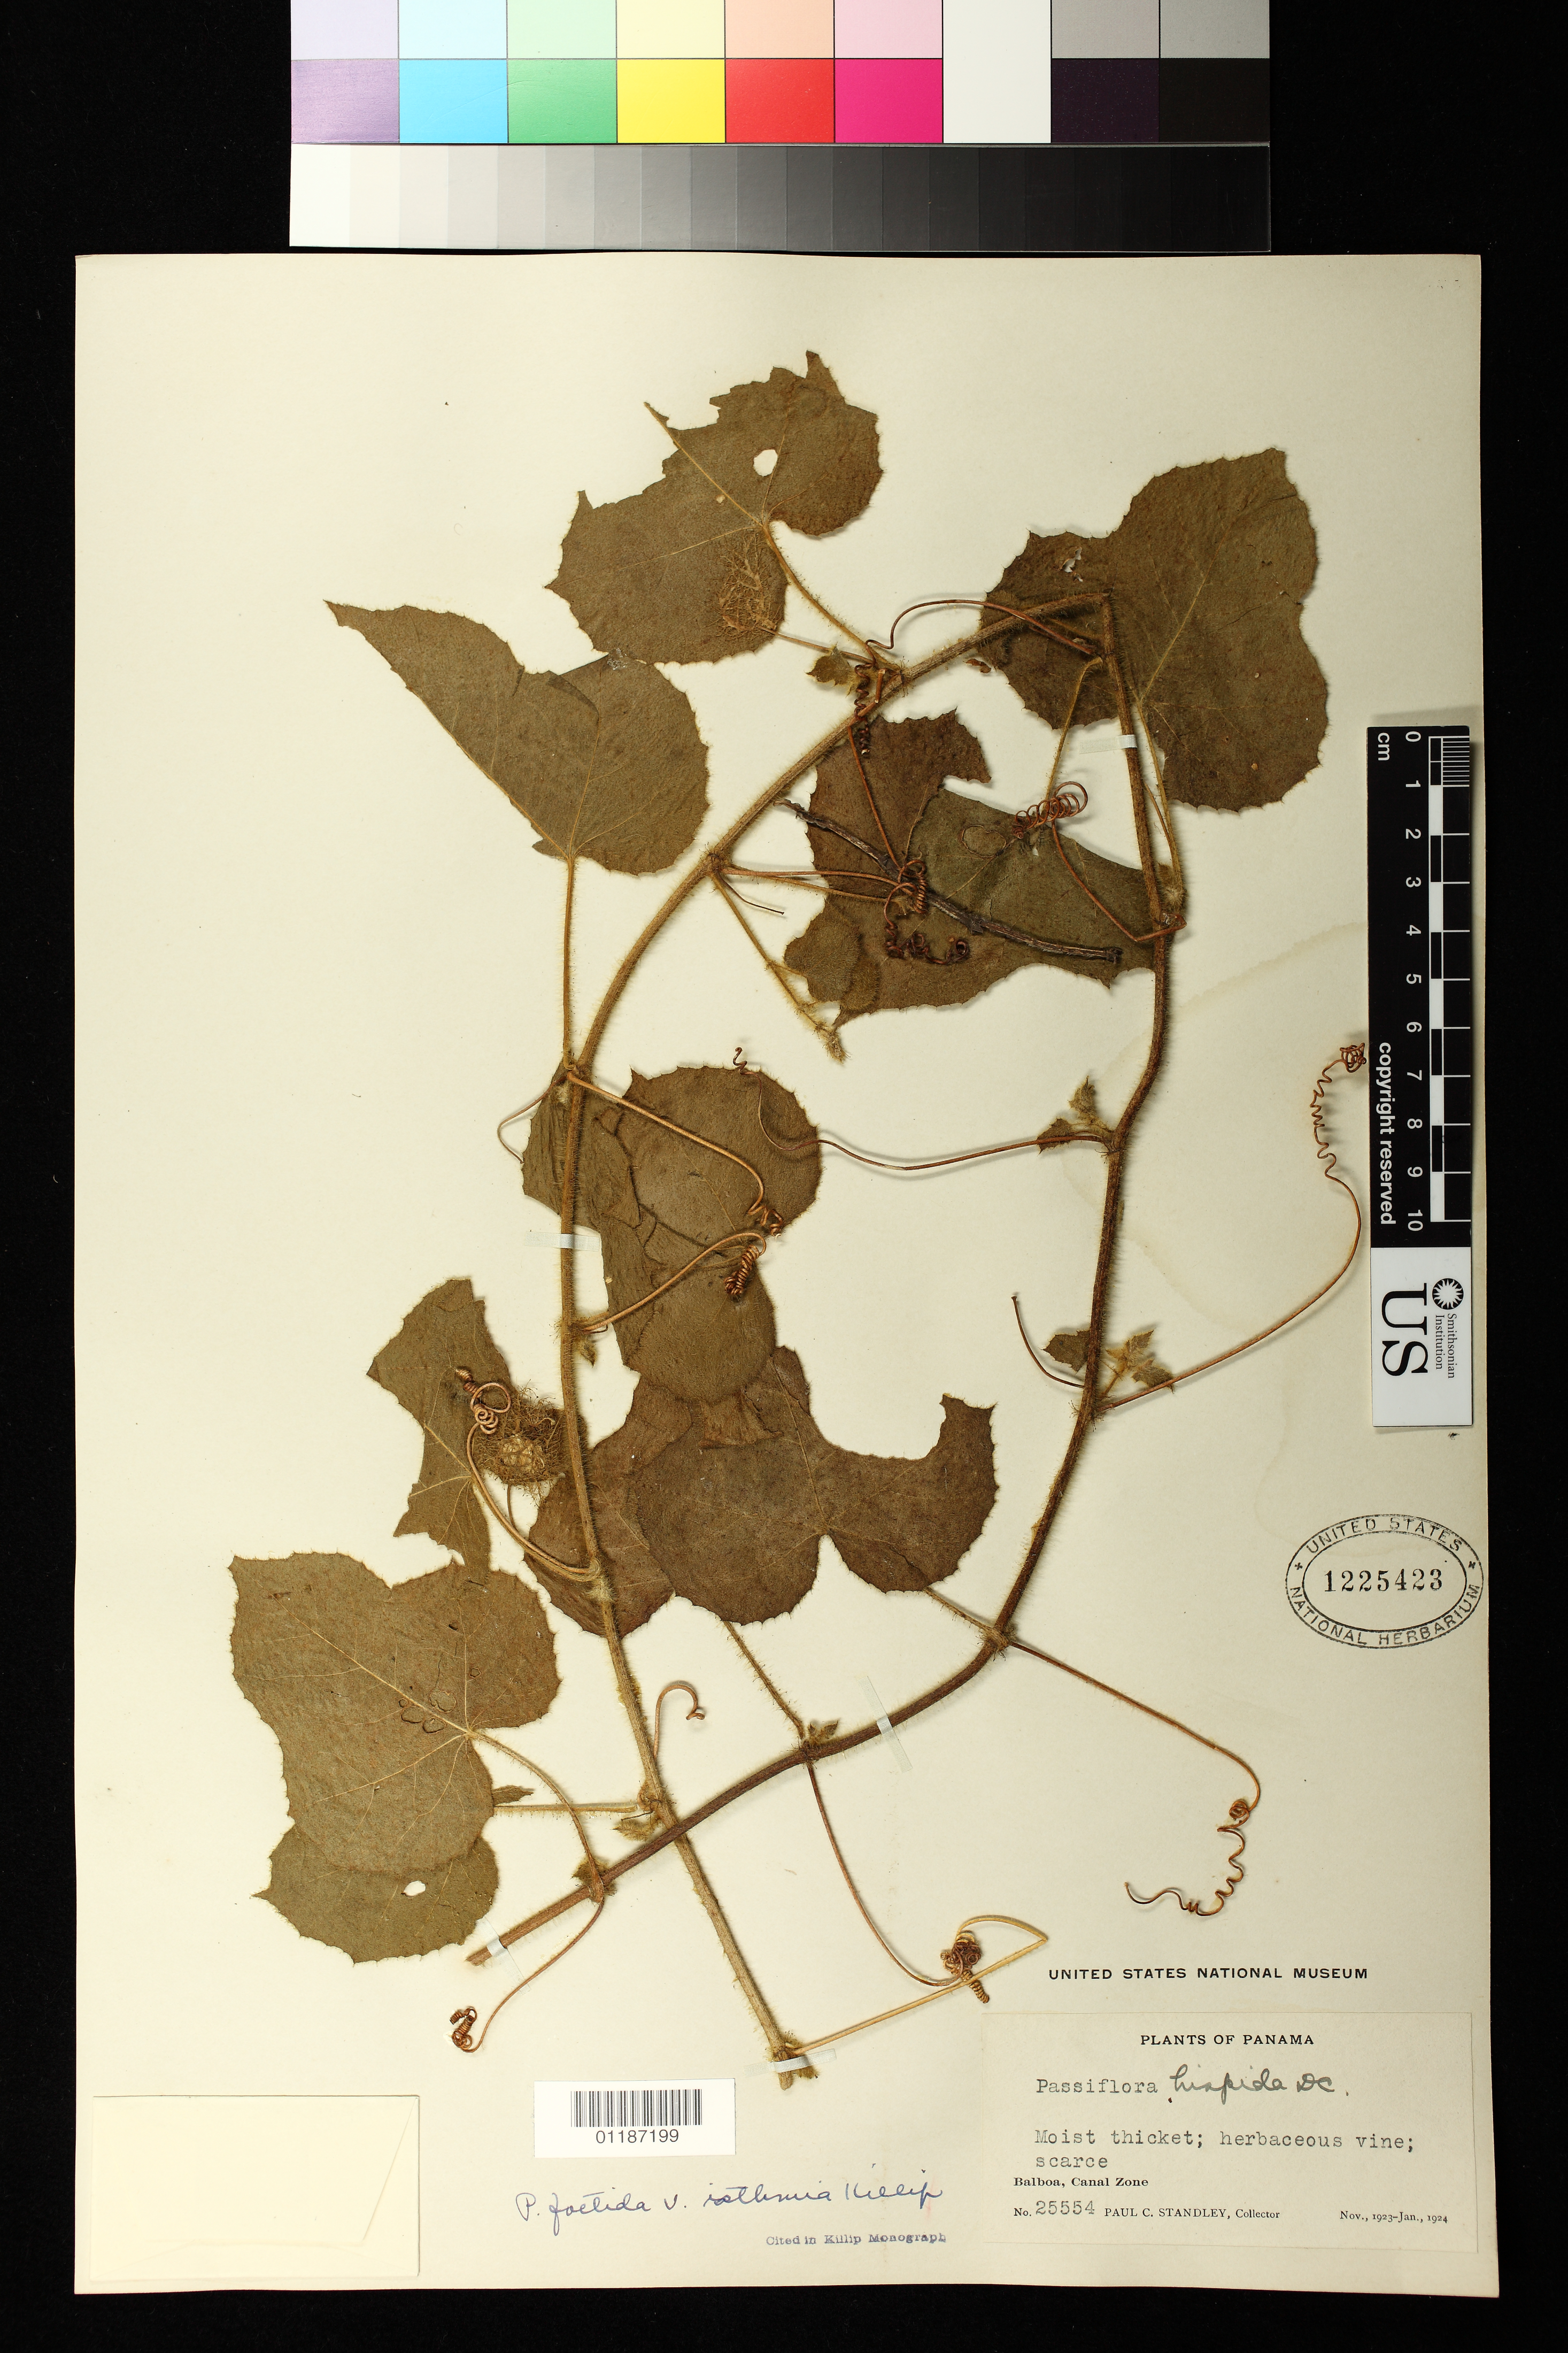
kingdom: Plantae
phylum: Tracheophyta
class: Magnoliopsida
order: Malpighiales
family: Passifloraceae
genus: Passiflora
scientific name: Passiflora foetida var. isthmia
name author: Killip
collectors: P. C. Standley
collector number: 25554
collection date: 1923-11/1924-01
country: Panama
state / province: Panamá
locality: Balboa, Canal Zone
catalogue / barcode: US 1225423